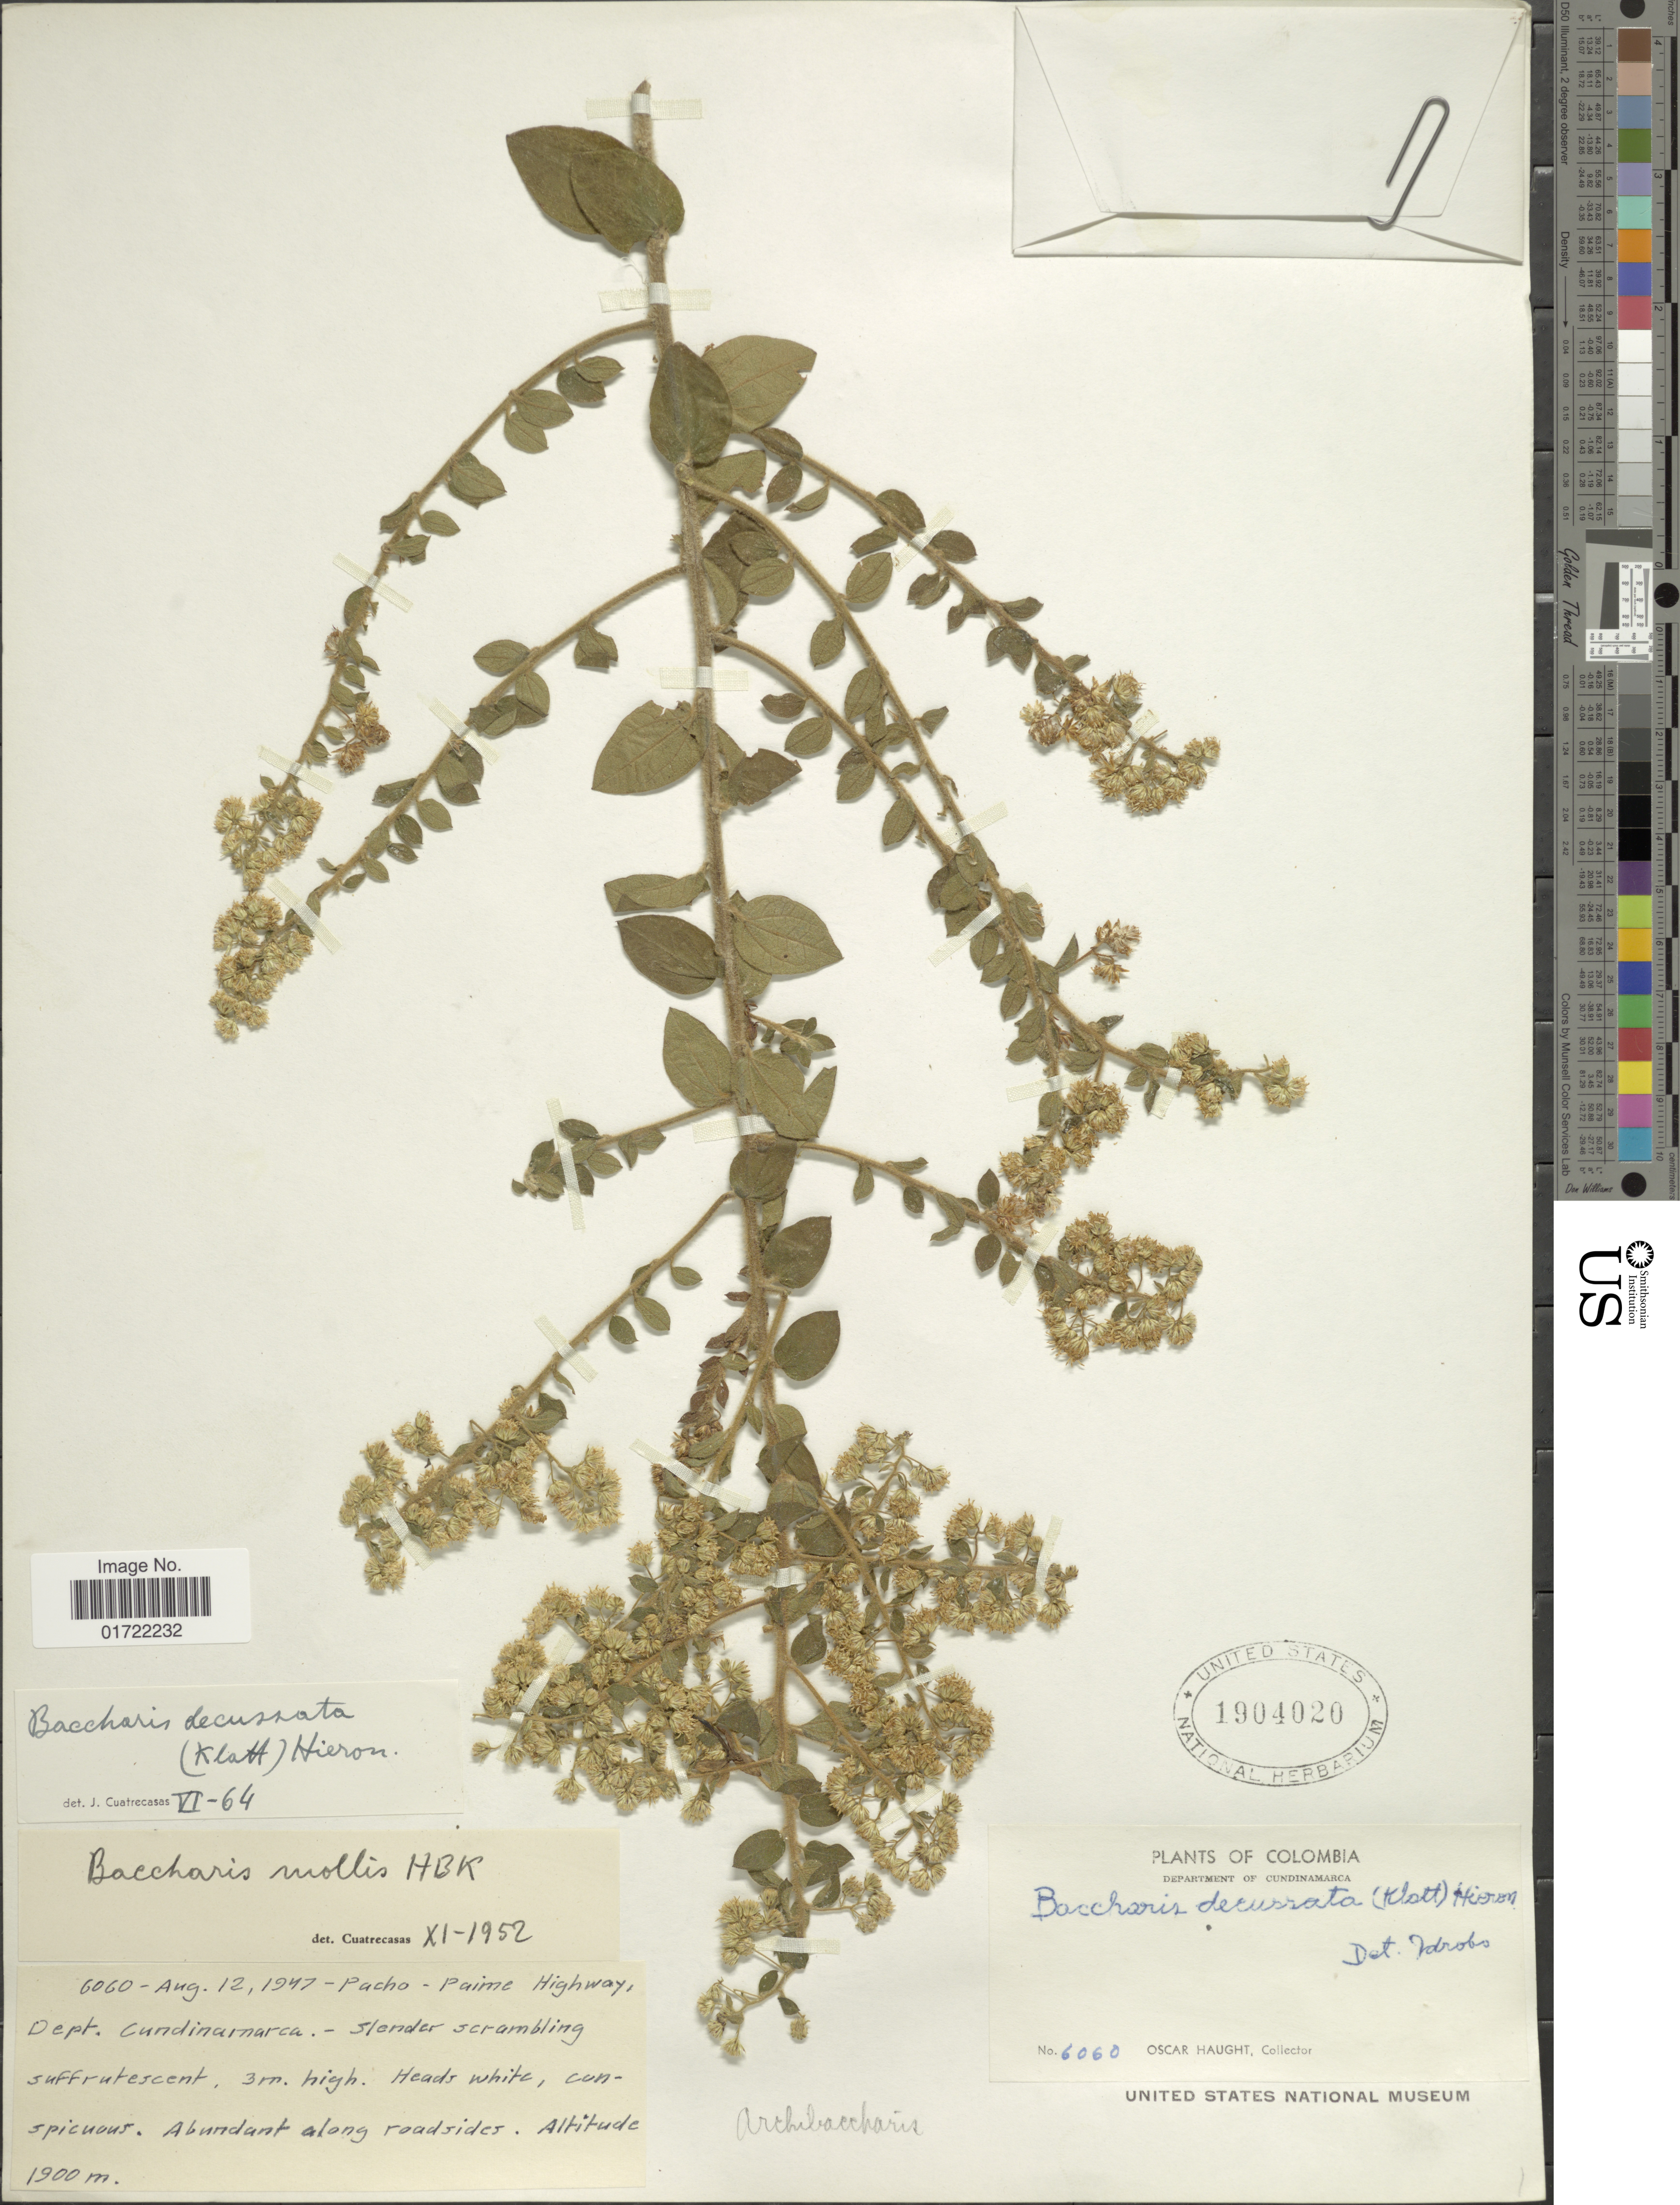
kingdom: Plantae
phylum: Tracheophyta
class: Magnoliopsida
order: Asterales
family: Asteraceae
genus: Baccharis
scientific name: Baccharis decussata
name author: (Klatt) Hieron.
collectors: O. Haught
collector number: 6060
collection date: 1947-08-12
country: Colombia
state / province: Cundinamarca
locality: Pacho-Paime Highway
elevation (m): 1900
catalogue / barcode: US 1904020